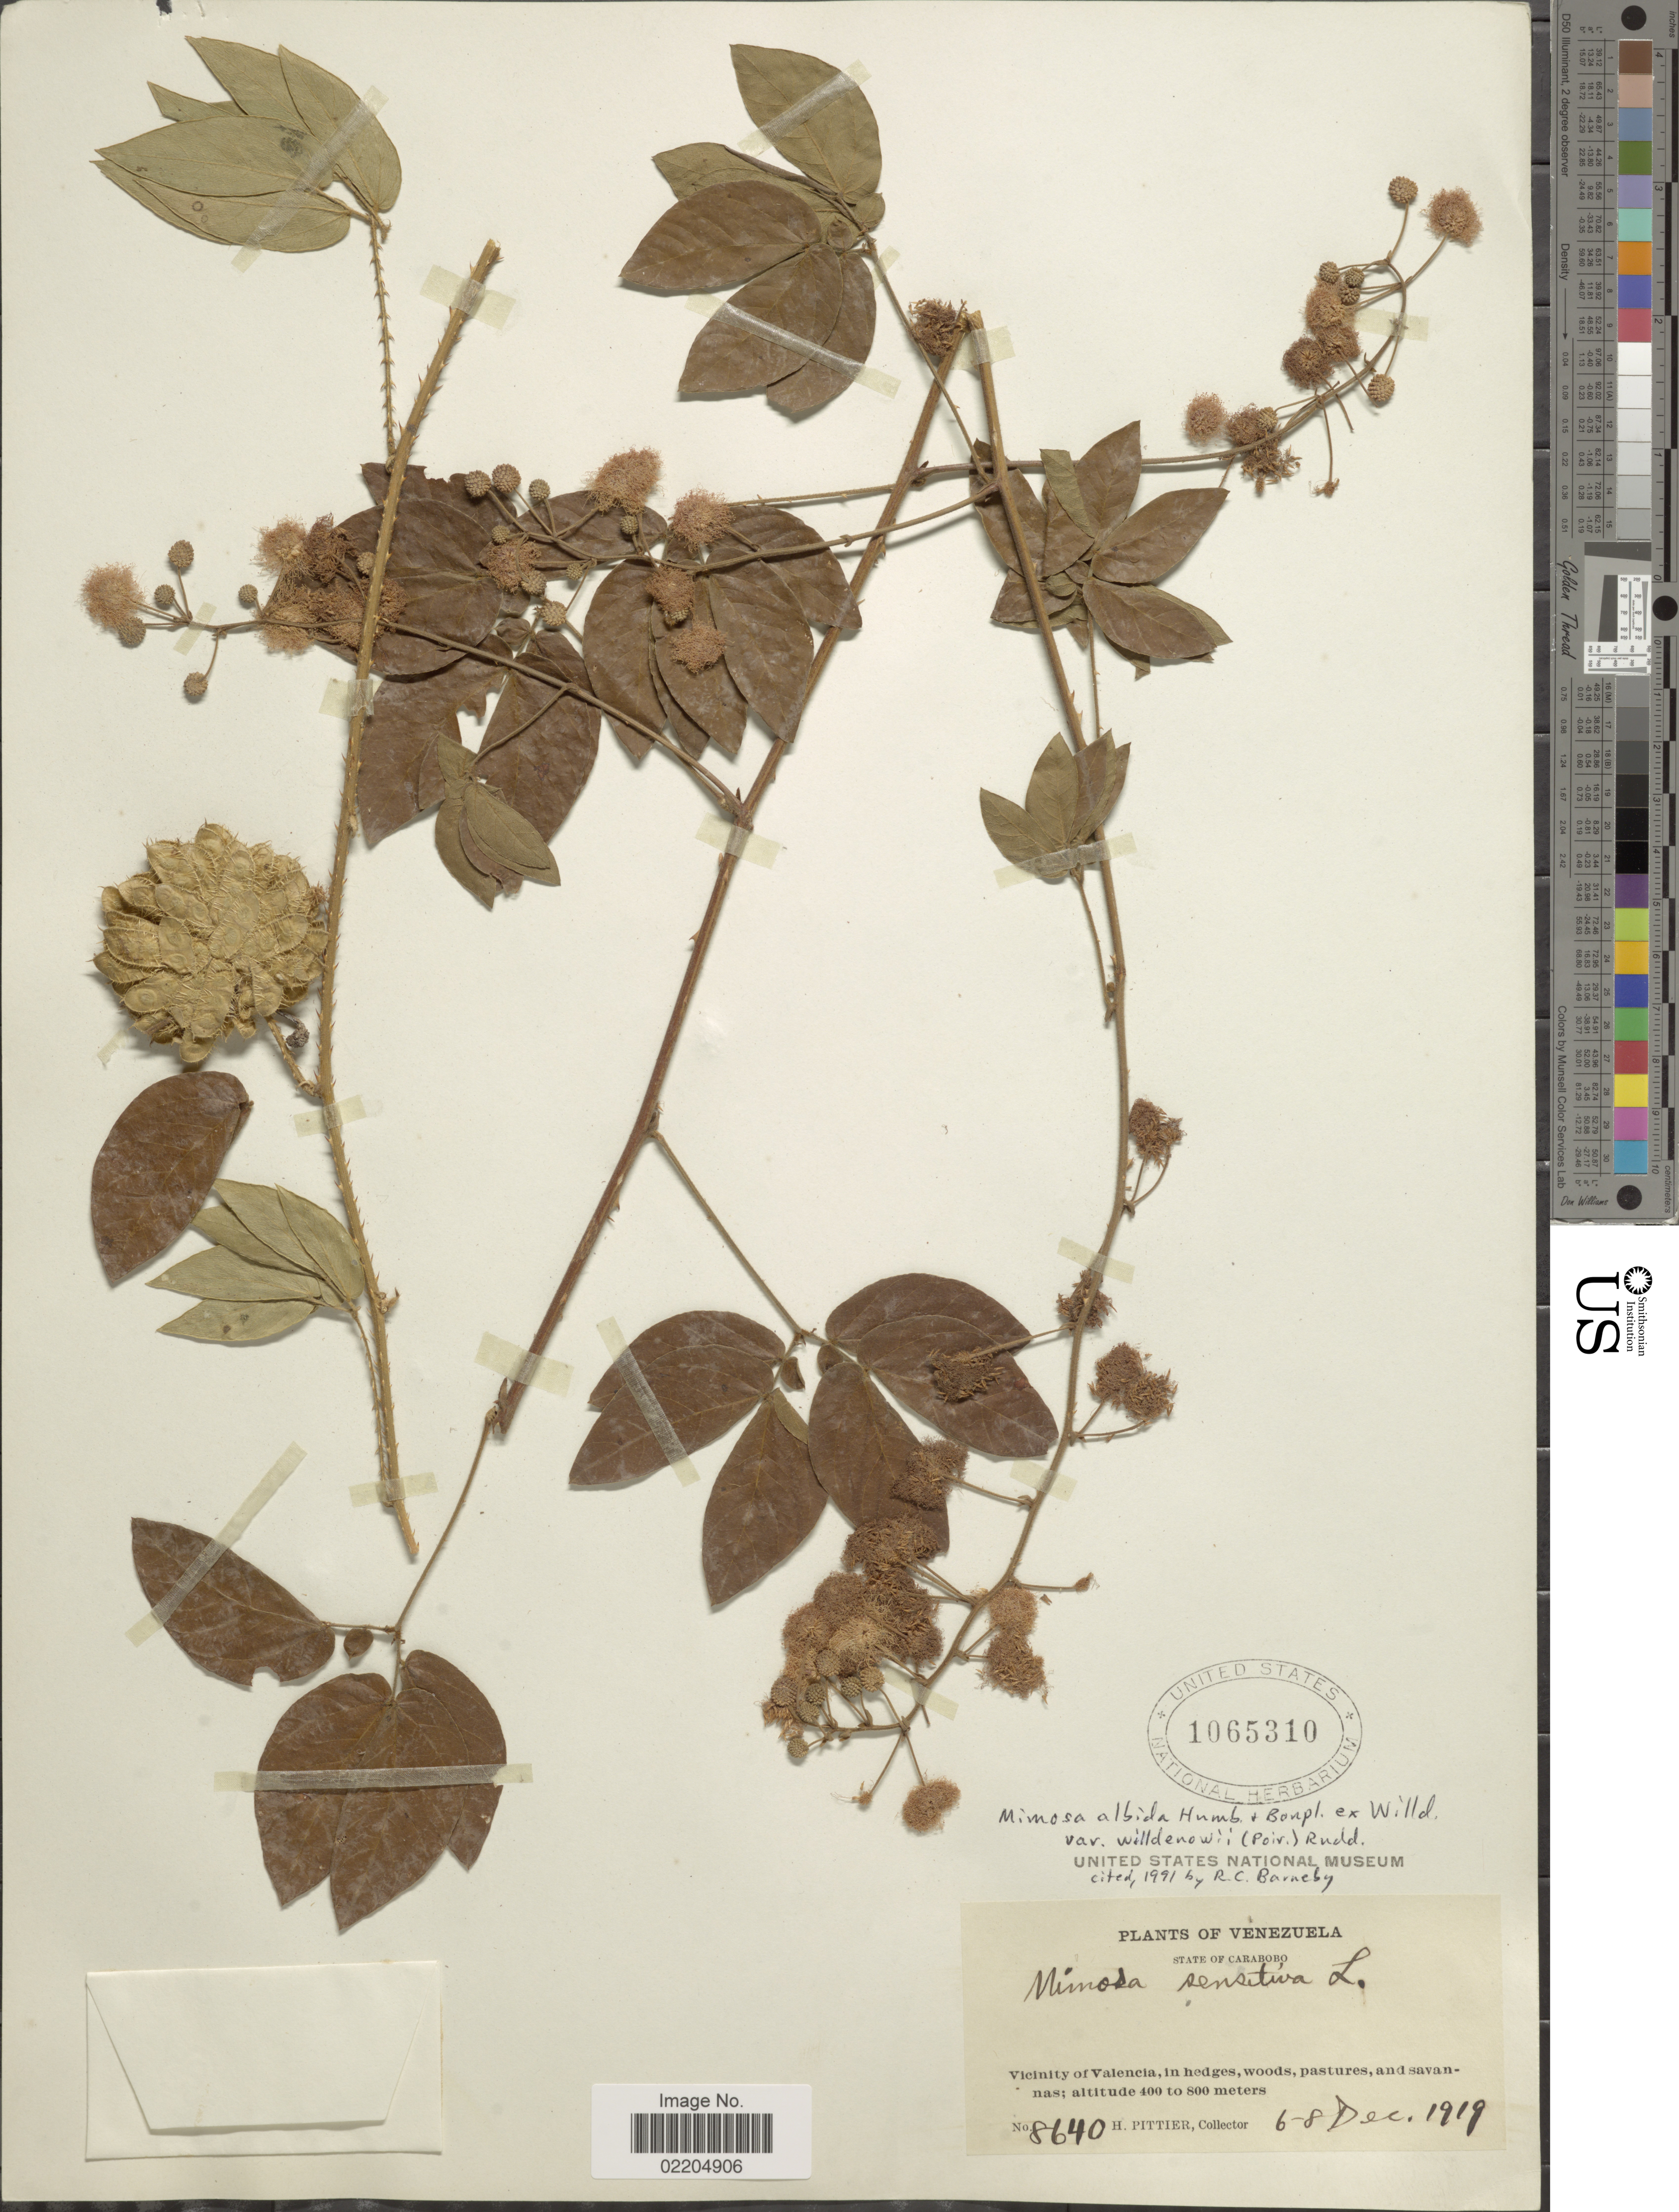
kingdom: Plantae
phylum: Tracheophyta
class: Magnoliopsida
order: Fabales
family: Fabaceae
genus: Mimosa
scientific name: Mimosa albida var. willdenowii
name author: (Poir.) Rudd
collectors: H. F. Pittier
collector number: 8640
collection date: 1919-12-06/1919-12-08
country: Venezuela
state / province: Carabobo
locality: Vicinity of Valencia, in hedges, woods, pastures, and savannas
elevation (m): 400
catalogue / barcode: US 1065310